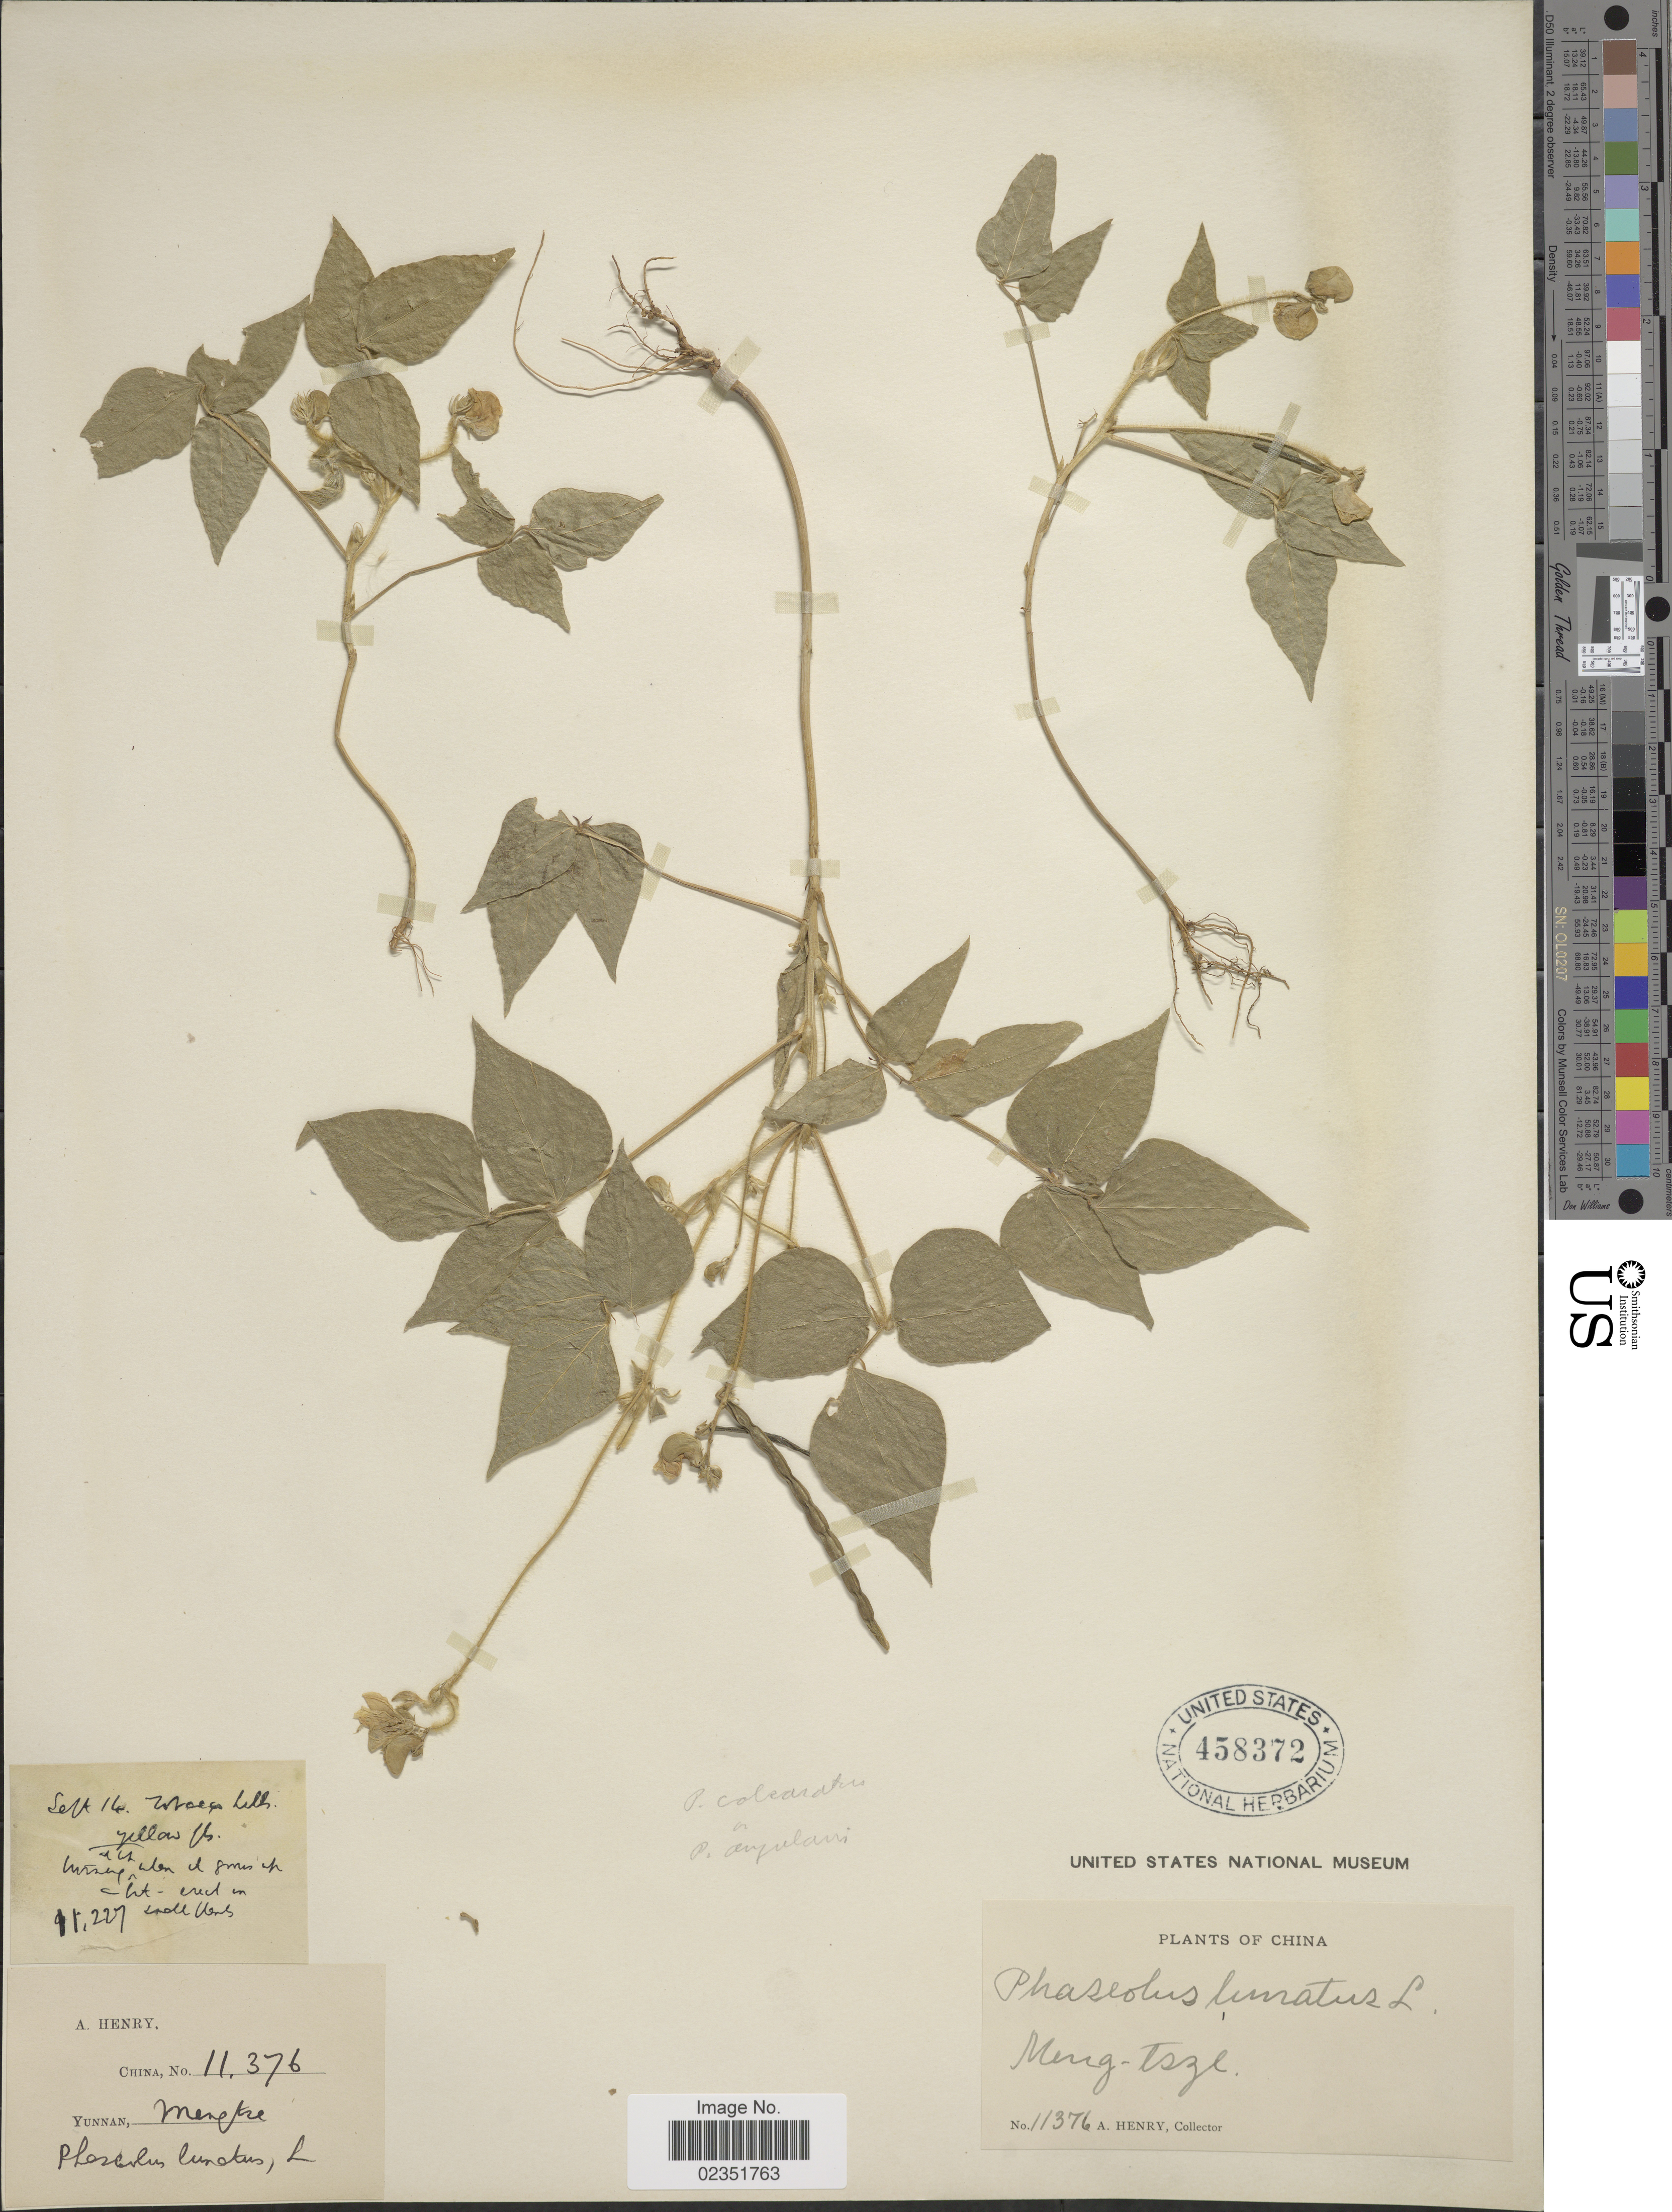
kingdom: Plantae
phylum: Tracheophyta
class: Magnoliopsida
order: Fabales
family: Fabaceae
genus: Phaseolus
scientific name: Phaseolus chrysanthos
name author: Savi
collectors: A. Henry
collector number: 11376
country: China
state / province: Yunnan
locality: Meng-tsze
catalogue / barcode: US 458372